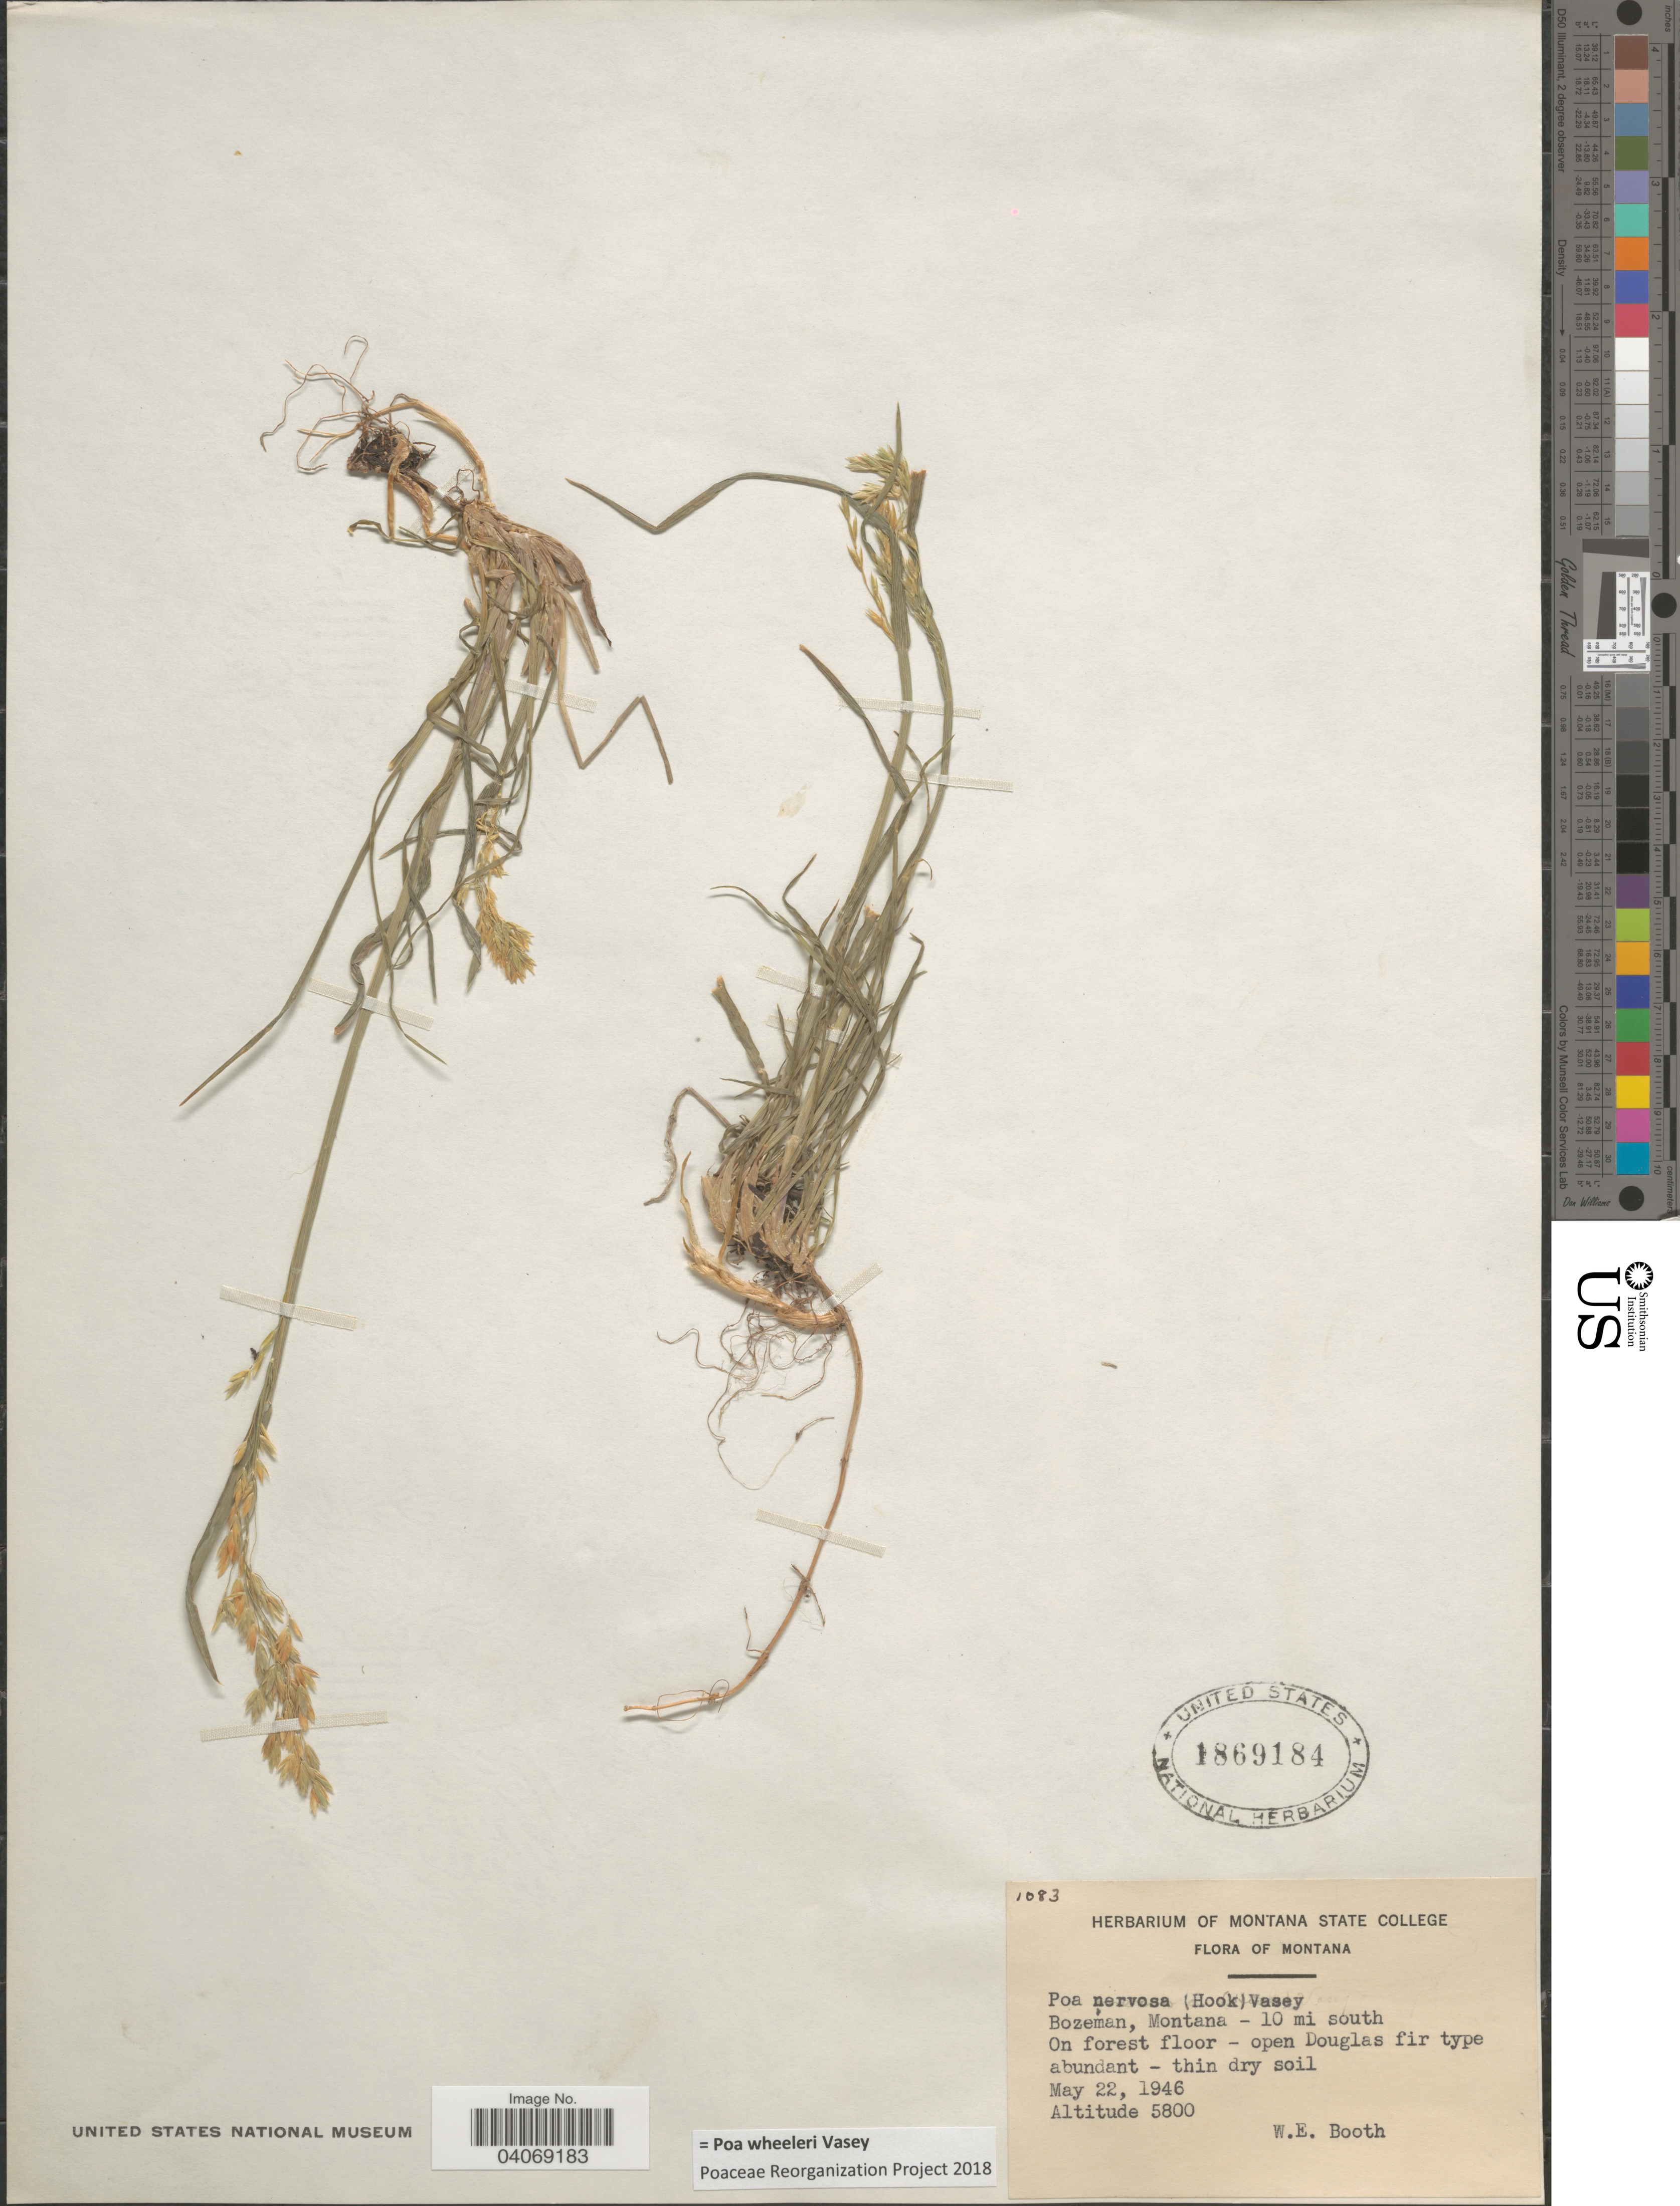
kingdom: Plantae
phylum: Tracheophyta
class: Liliopsida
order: Poales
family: Poaceae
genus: Poa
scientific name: Poa wheeleri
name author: Vasey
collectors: W. Booth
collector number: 1083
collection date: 1946-05-22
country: United States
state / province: Montana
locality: Bozeman - 10 mi south. On forest floor - open Douglas fir type abundant - thin dry soil.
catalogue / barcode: US 1869184